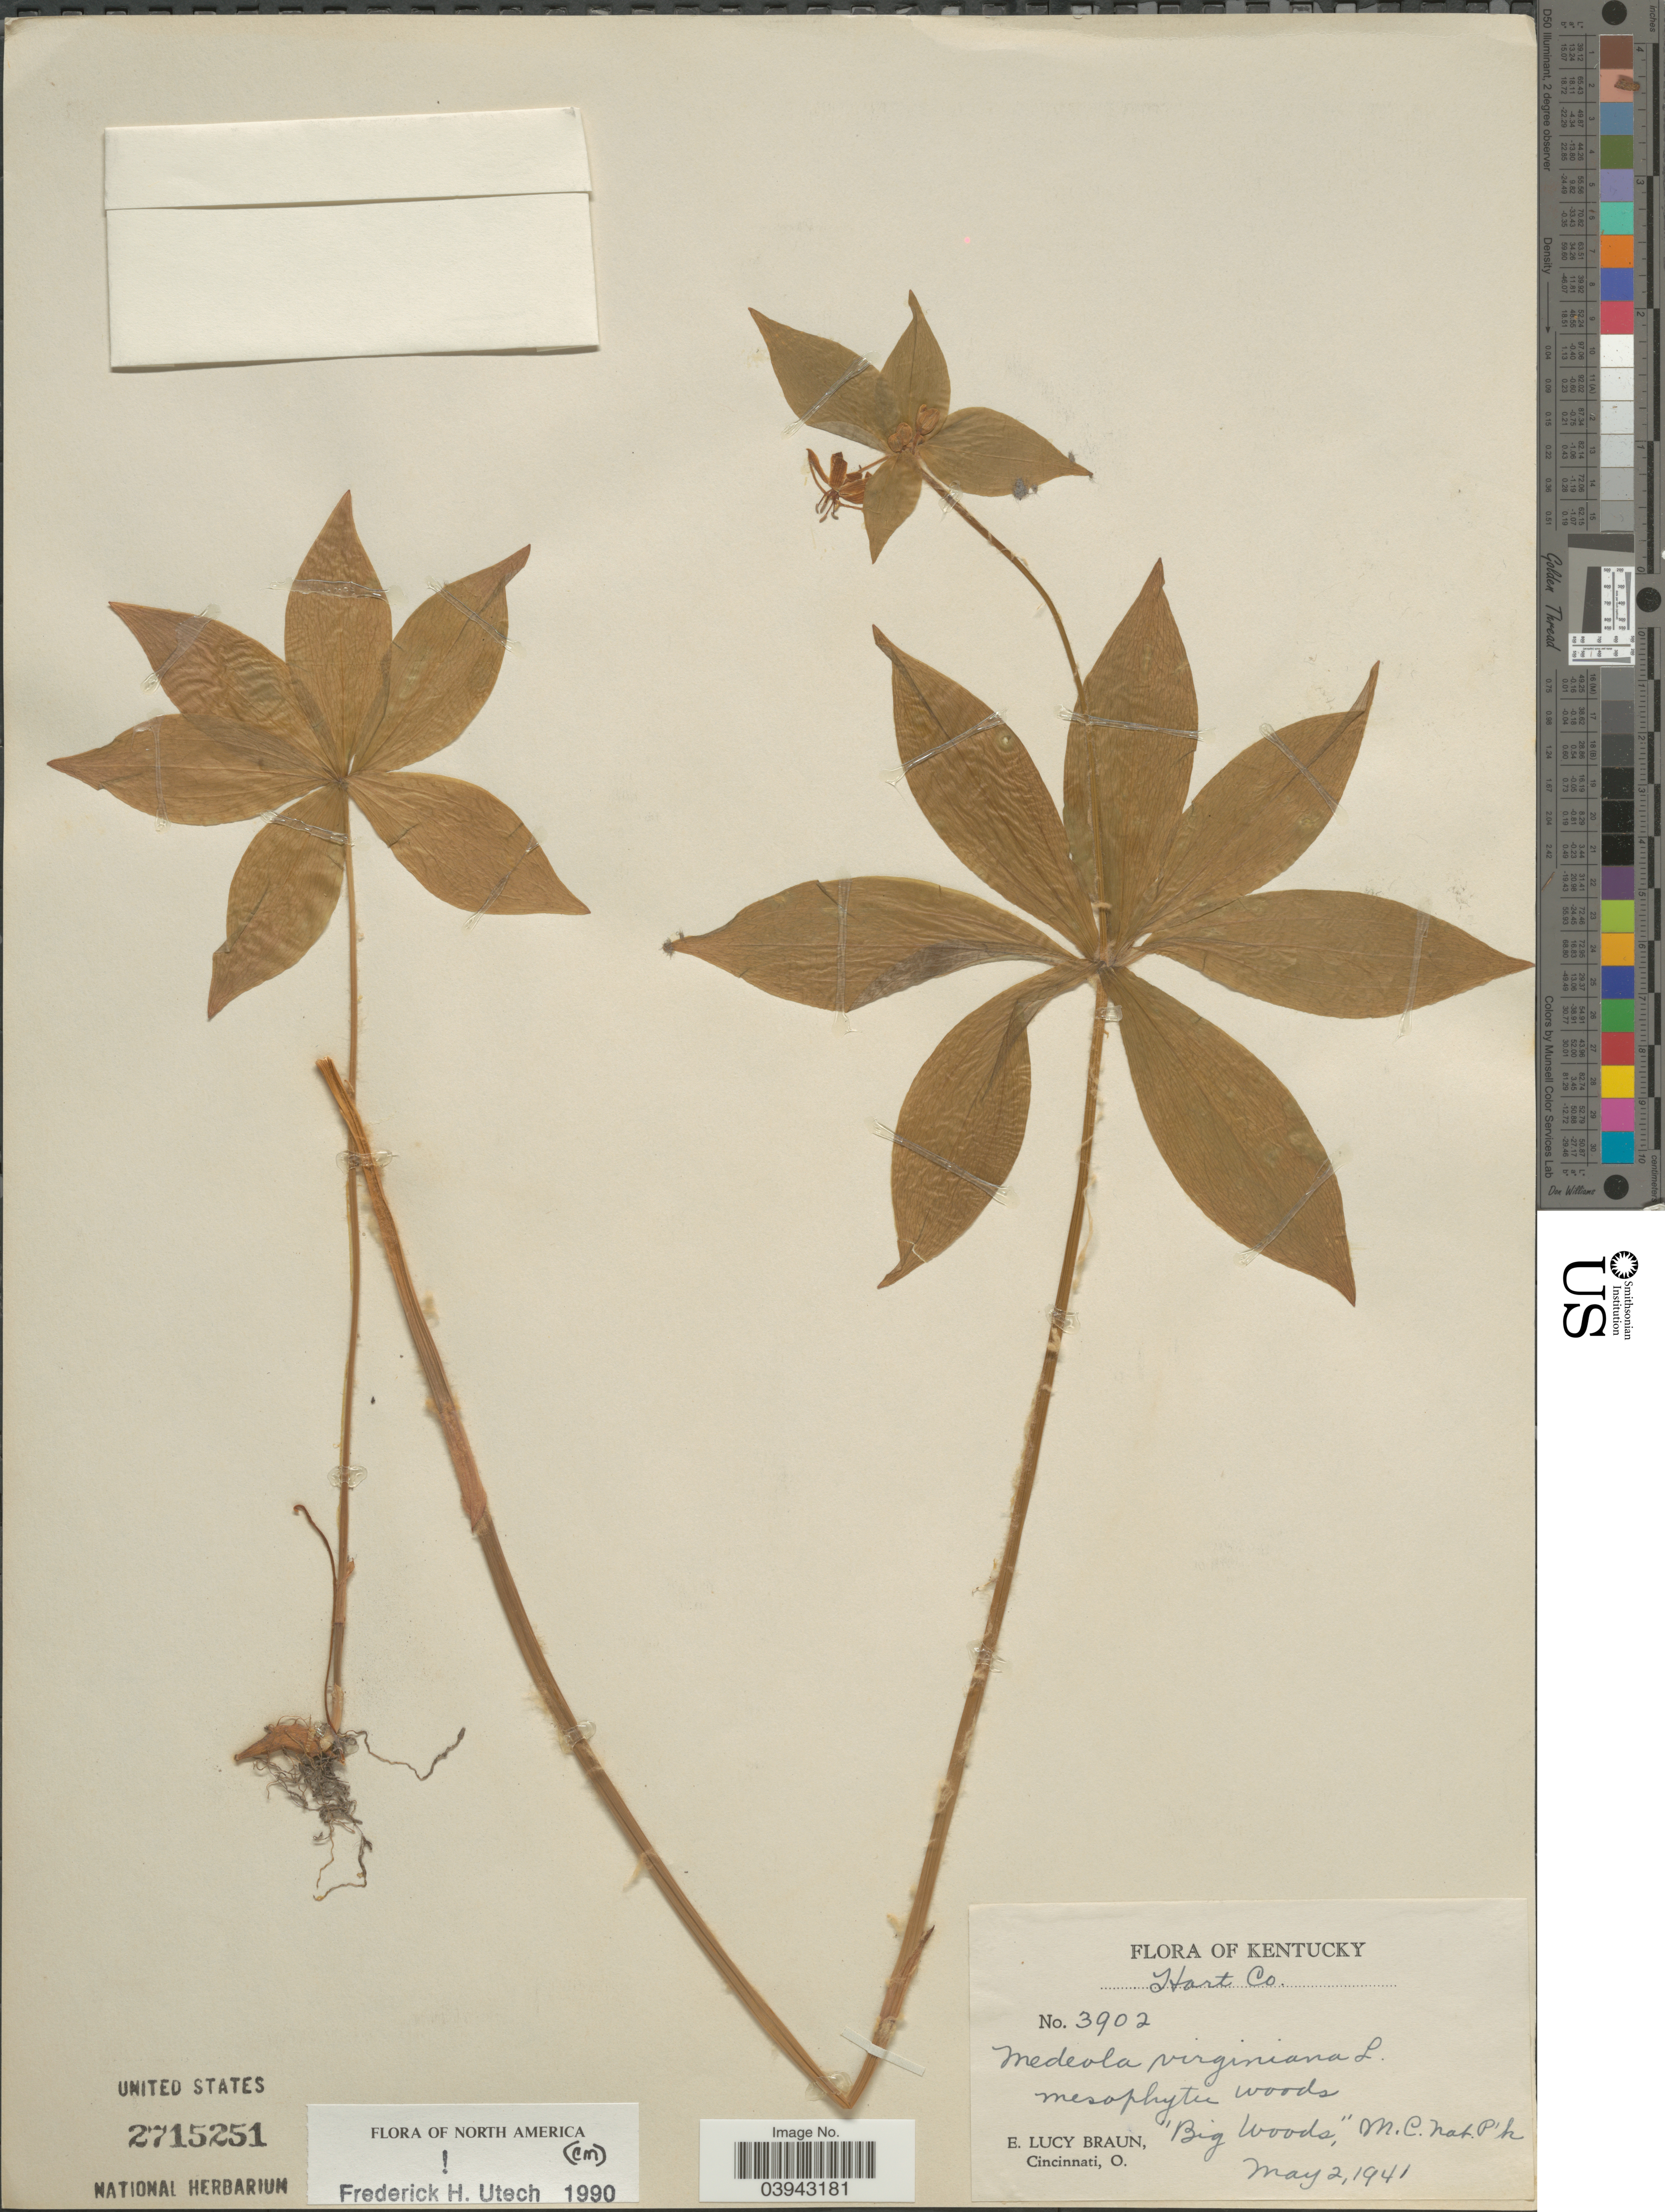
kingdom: Plantae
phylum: Tracheophyta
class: Liliopsida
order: Liliales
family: Liliaceae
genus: Medeola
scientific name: Medeola virginiana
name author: (L.) Desf.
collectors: E. L. Braun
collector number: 3902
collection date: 1941-05-02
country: United States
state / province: Kentucky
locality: Hart Co. "Big Woods," M.C. Nat.P'h.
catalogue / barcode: US 2715251